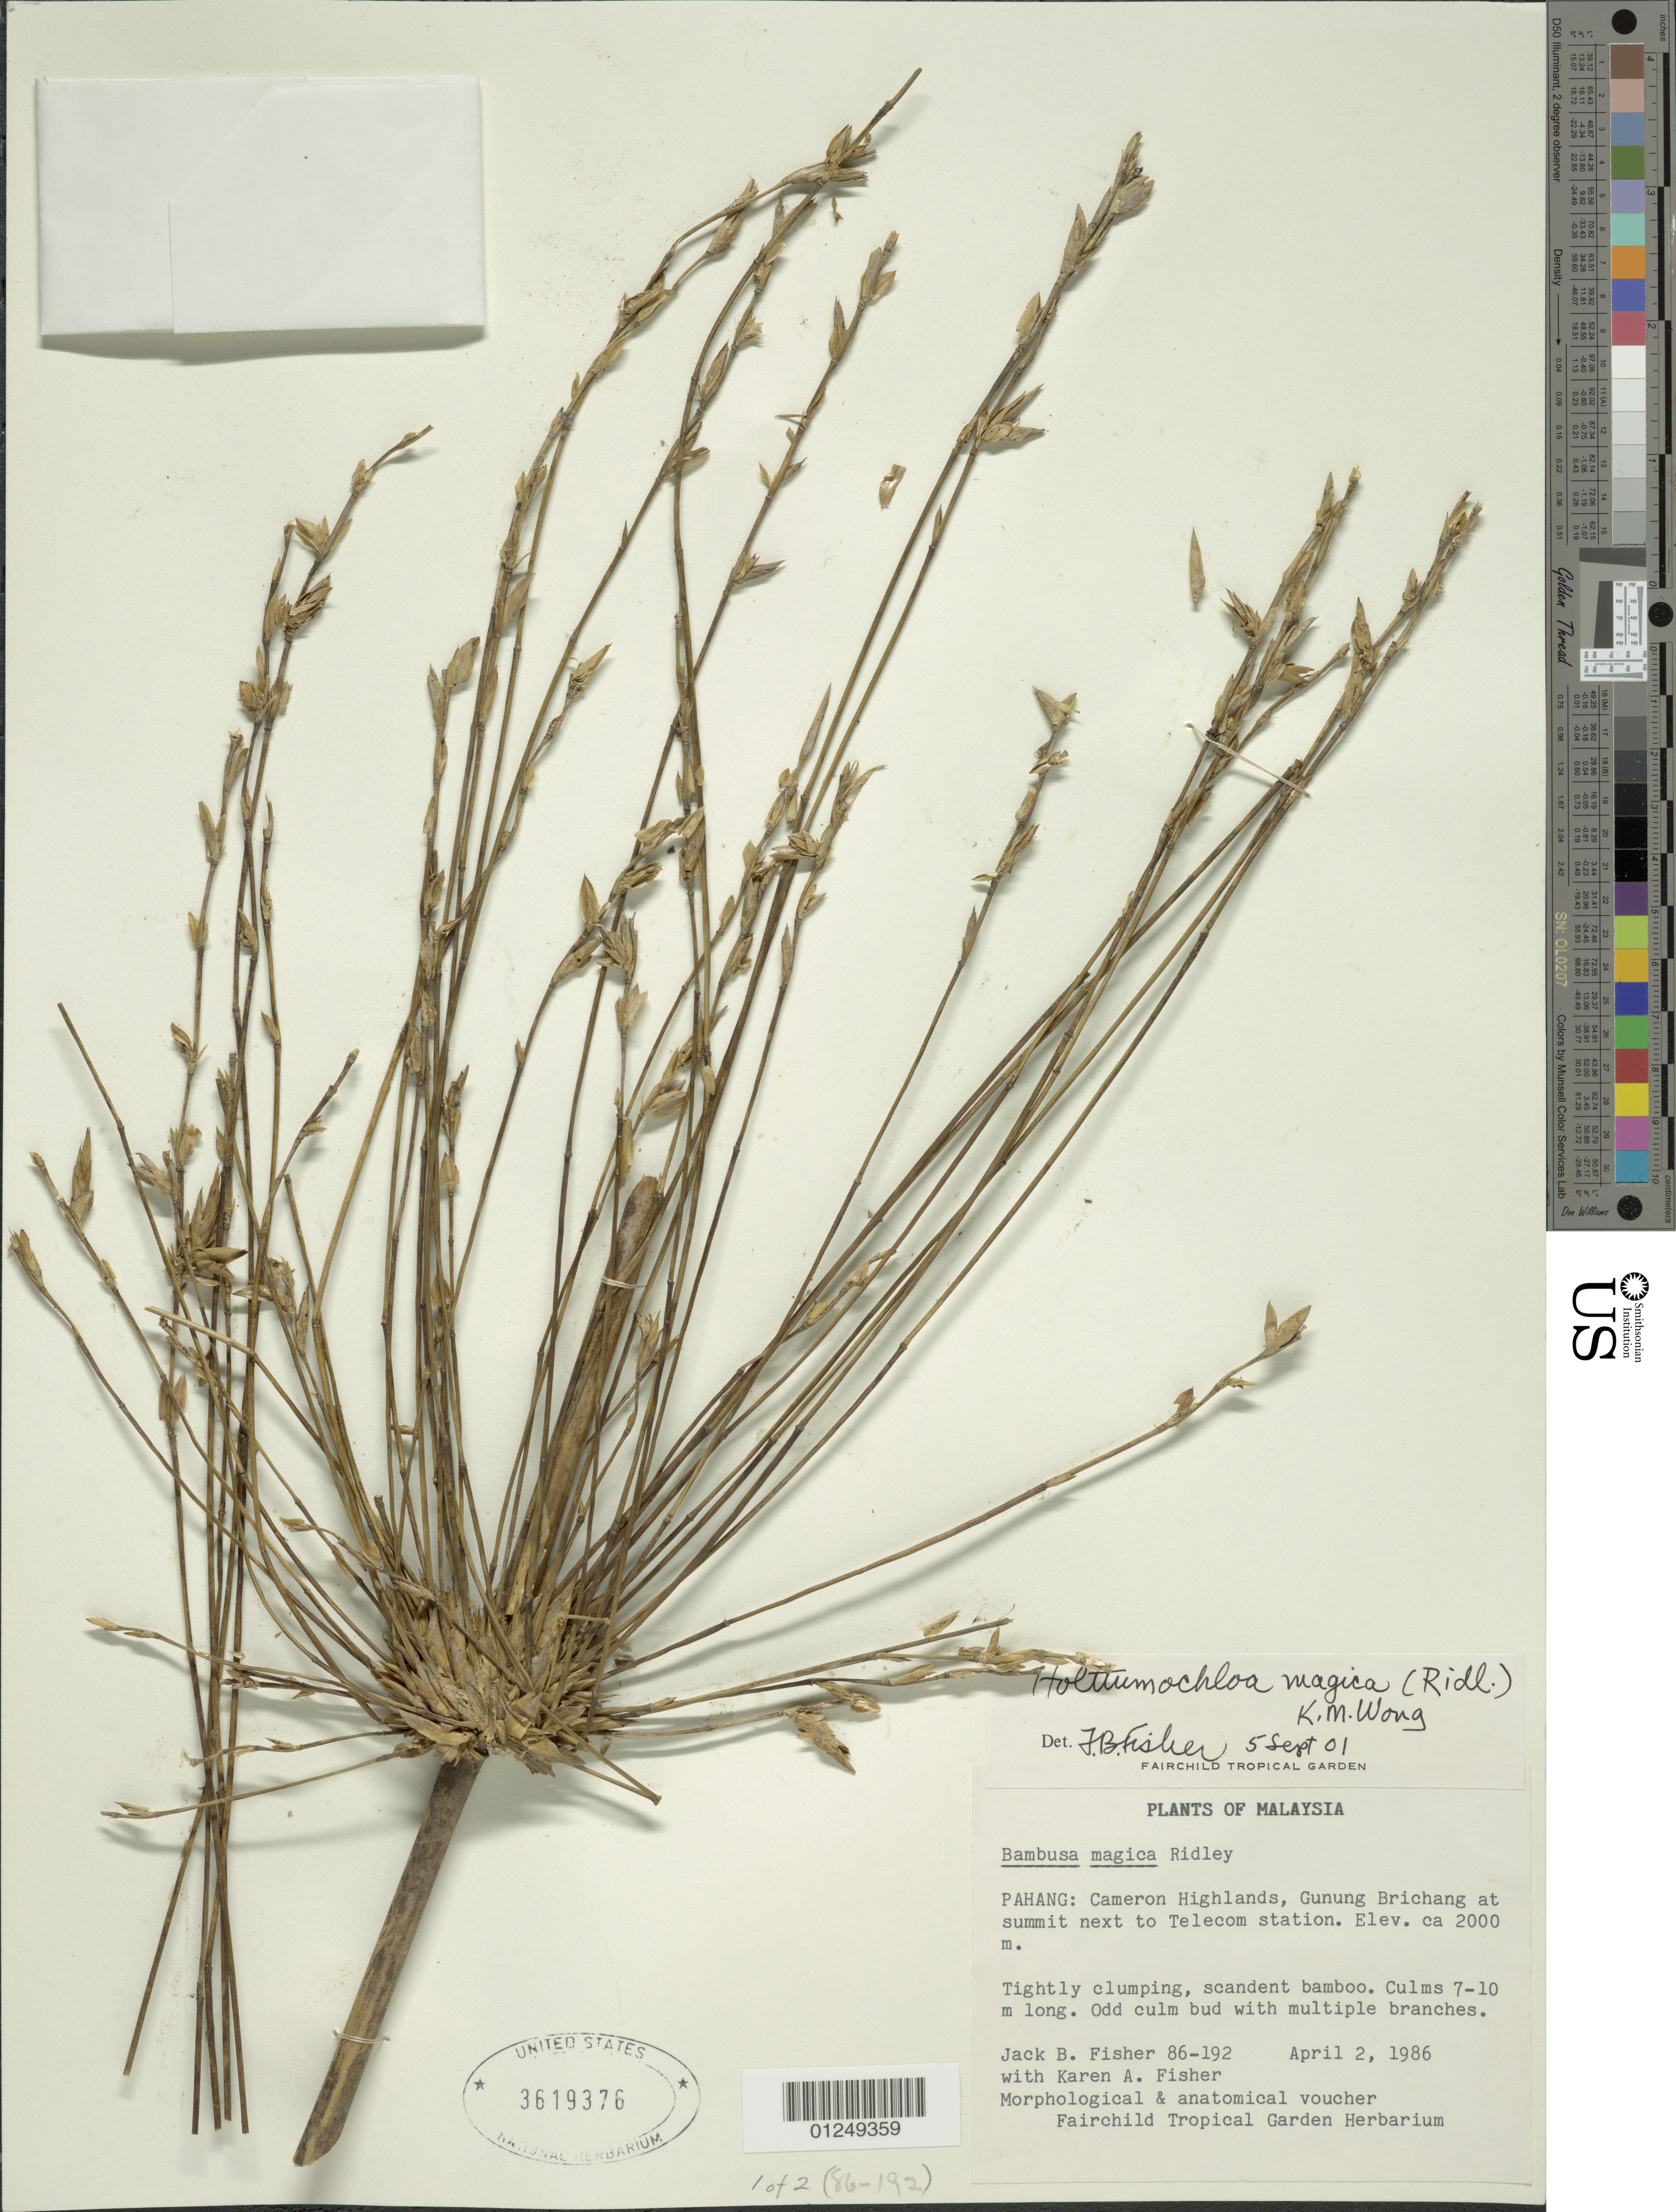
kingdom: Plantae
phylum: Tracheophyta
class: Liliopsida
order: Poales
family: Poaceae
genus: Holttumochloa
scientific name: Holttumochloa magica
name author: (Ridl.) K.M. Wong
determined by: Fisher, J. B.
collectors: J. B. Fisher & K. Fisher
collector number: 86-192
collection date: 1986-04-02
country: Malaysia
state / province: Pahang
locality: Cameron Highlands, Gunung Brichang at summit next to Telecom station.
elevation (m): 2000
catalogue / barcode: US 3619376